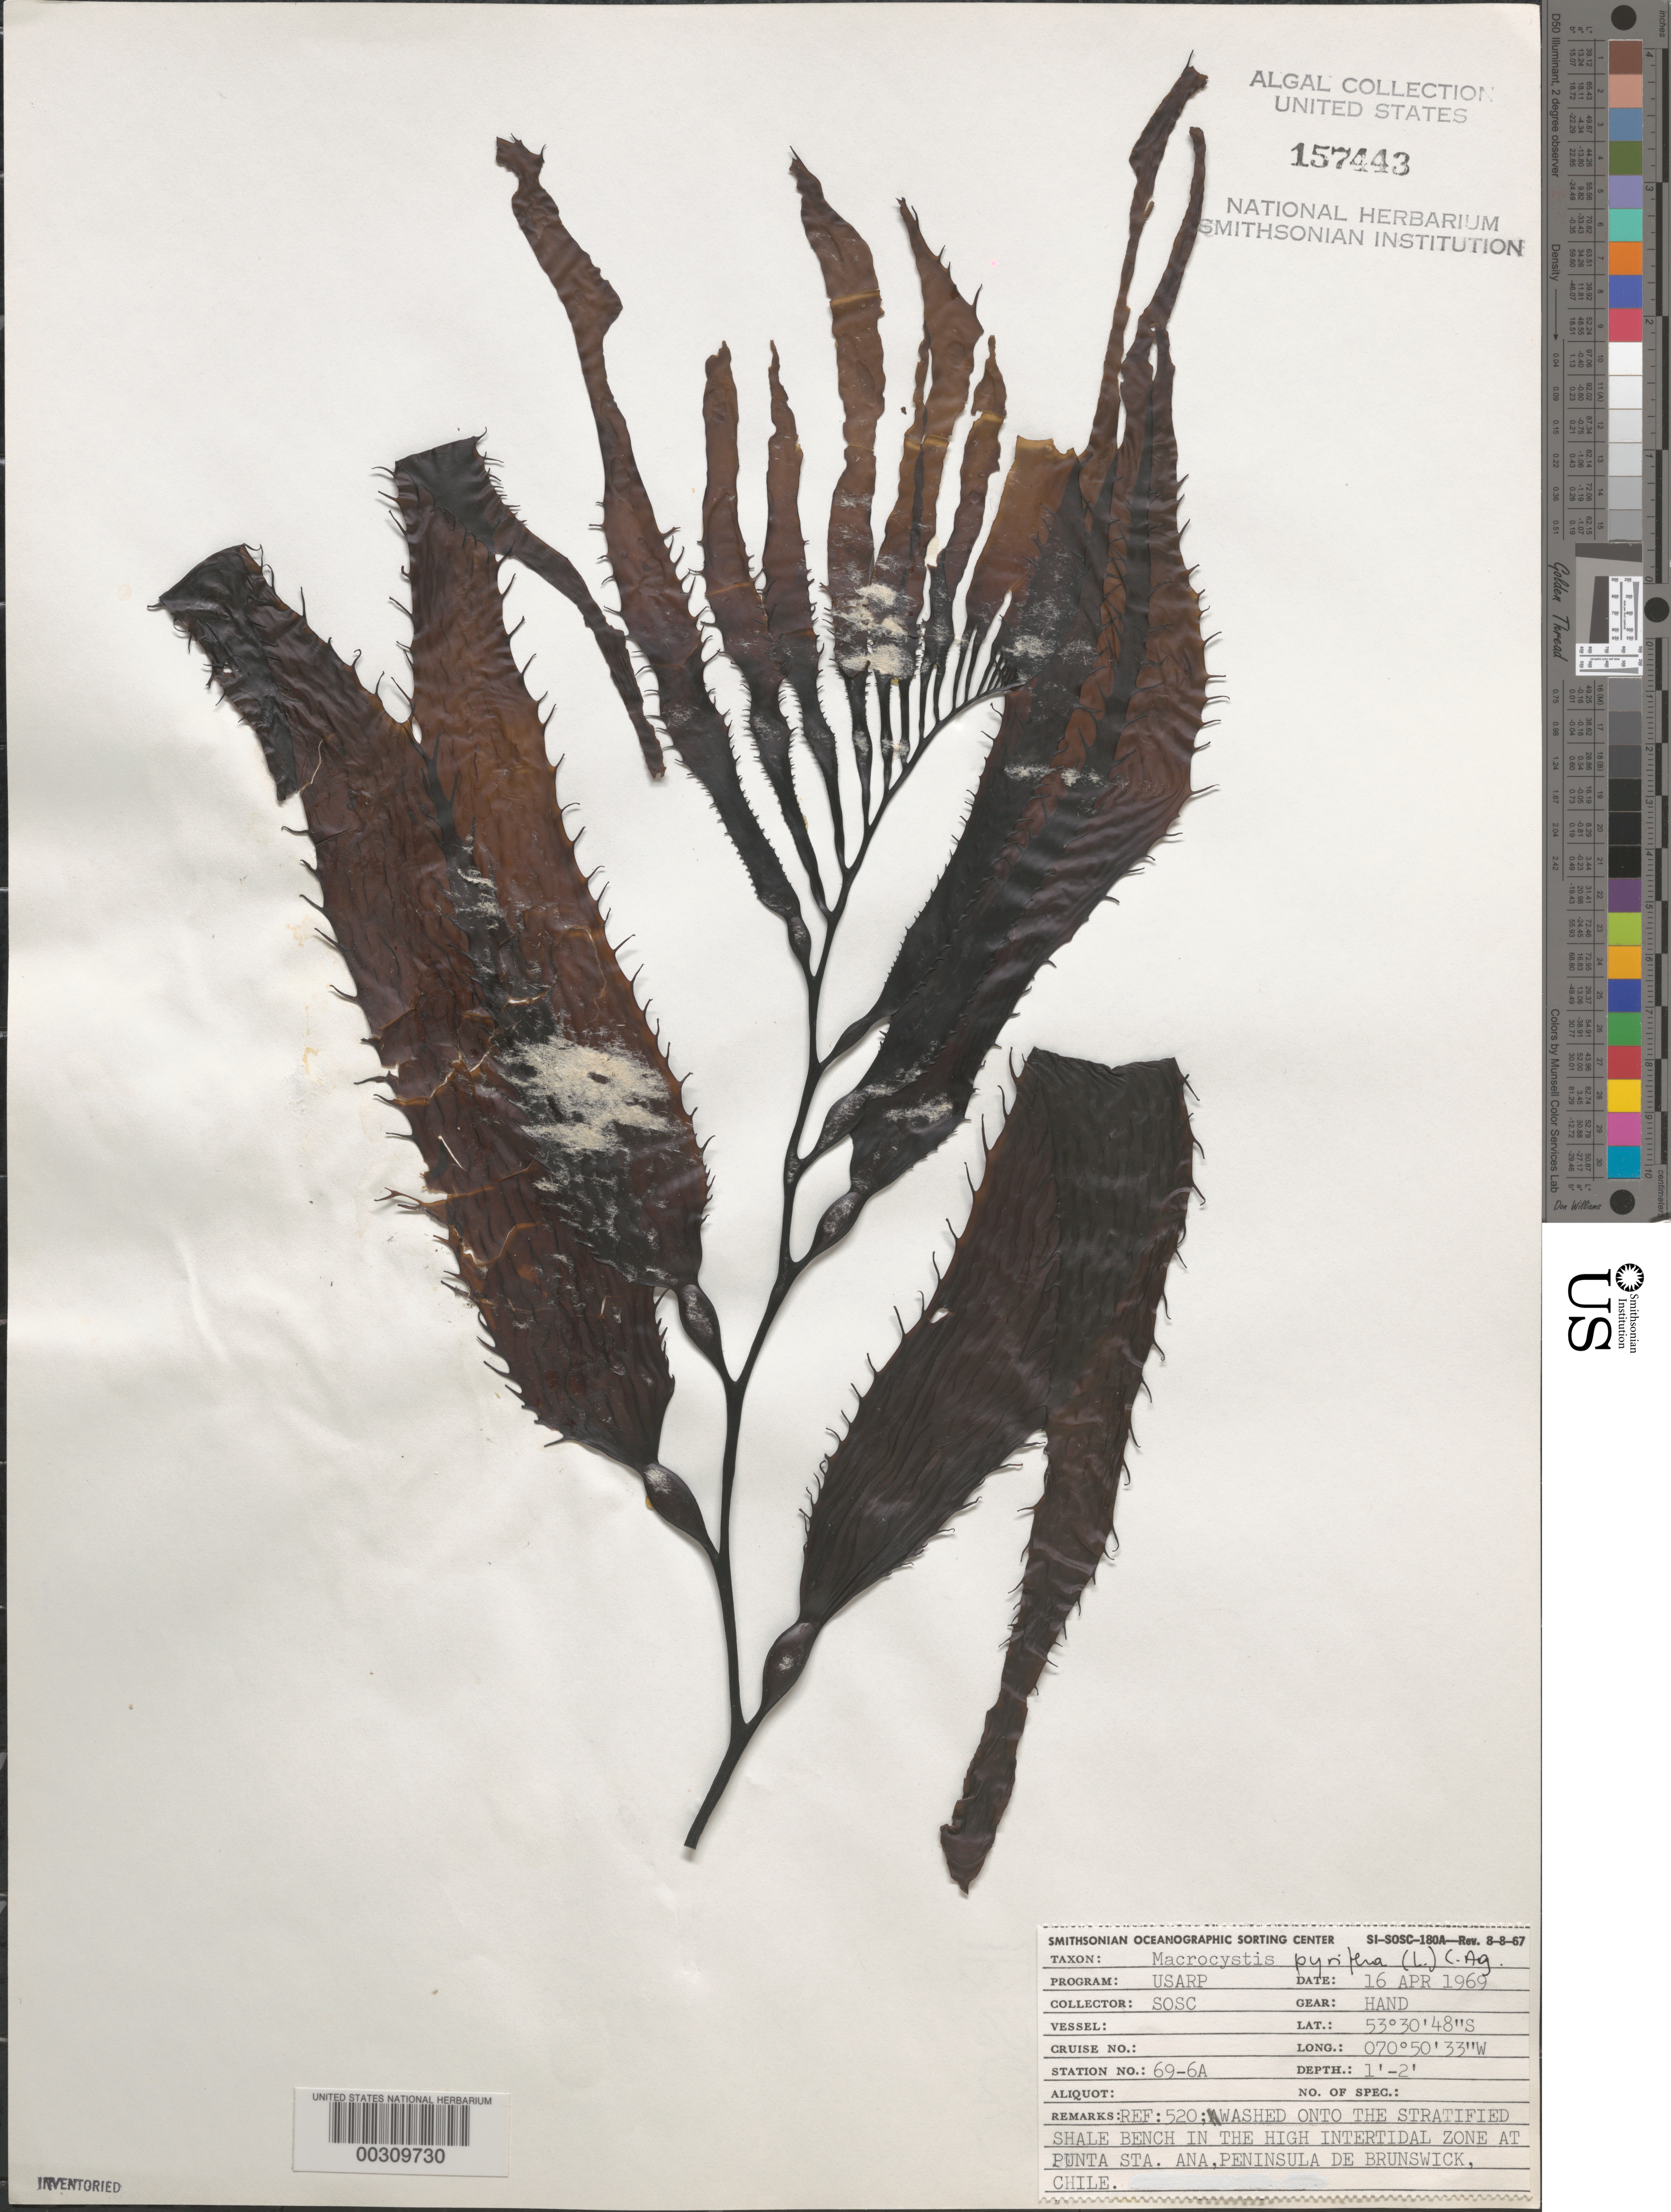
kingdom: Chromista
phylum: Ochrophyta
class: Phaeophyceae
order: Laminariales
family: Laminariaceae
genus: Macrocystis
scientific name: Macrocystis pyrifera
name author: (L.) C. Agardh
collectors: SOSC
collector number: Station 69-6a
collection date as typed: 16 Apr 1969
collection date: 1969-04-16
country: Chile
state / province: Magallanes y de la Antártica Chilena (XII)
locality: Punta santa ana, peninsula de brunswick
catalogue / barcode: US 157443